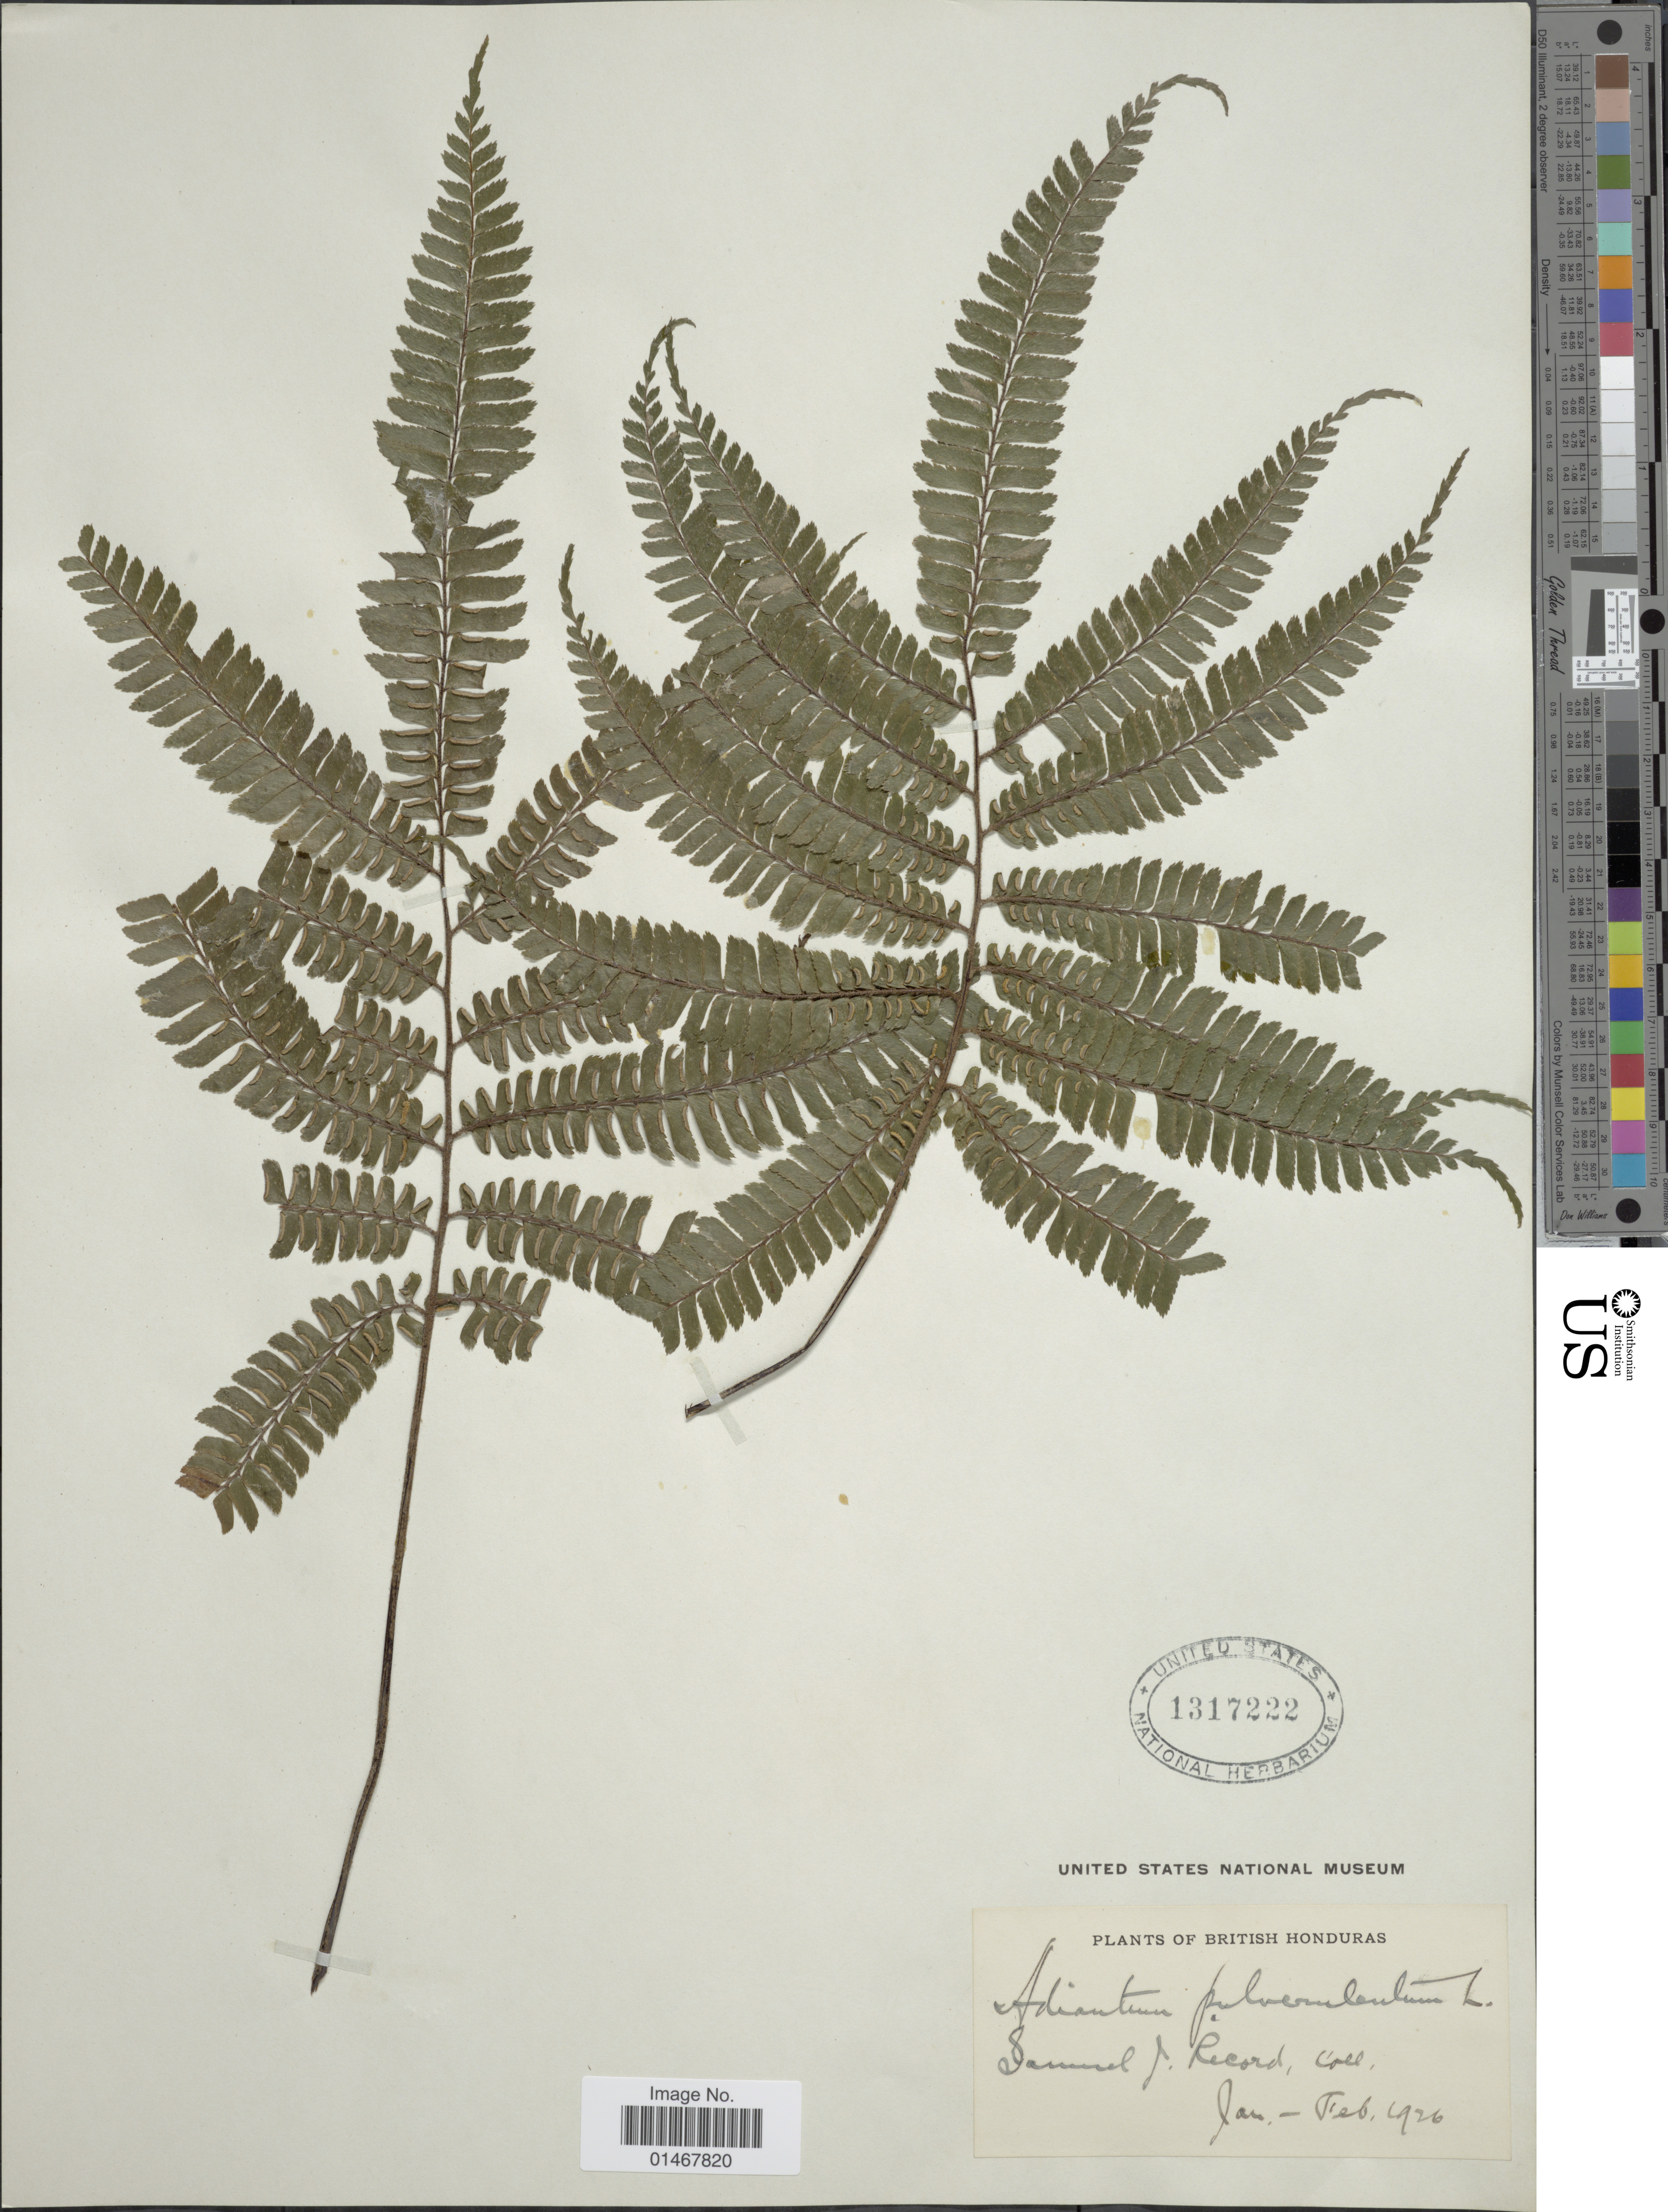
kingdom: Plantae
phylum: Tracheophyta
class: Polypodiopsida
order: Polypodiales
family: Pteridaceae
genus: Adiantum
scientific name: Adiantum pulverulentum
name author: L.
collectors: S. J. Record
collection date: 1926-01/1926-02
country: Belize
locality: British Honduras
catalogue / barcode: US 1317222